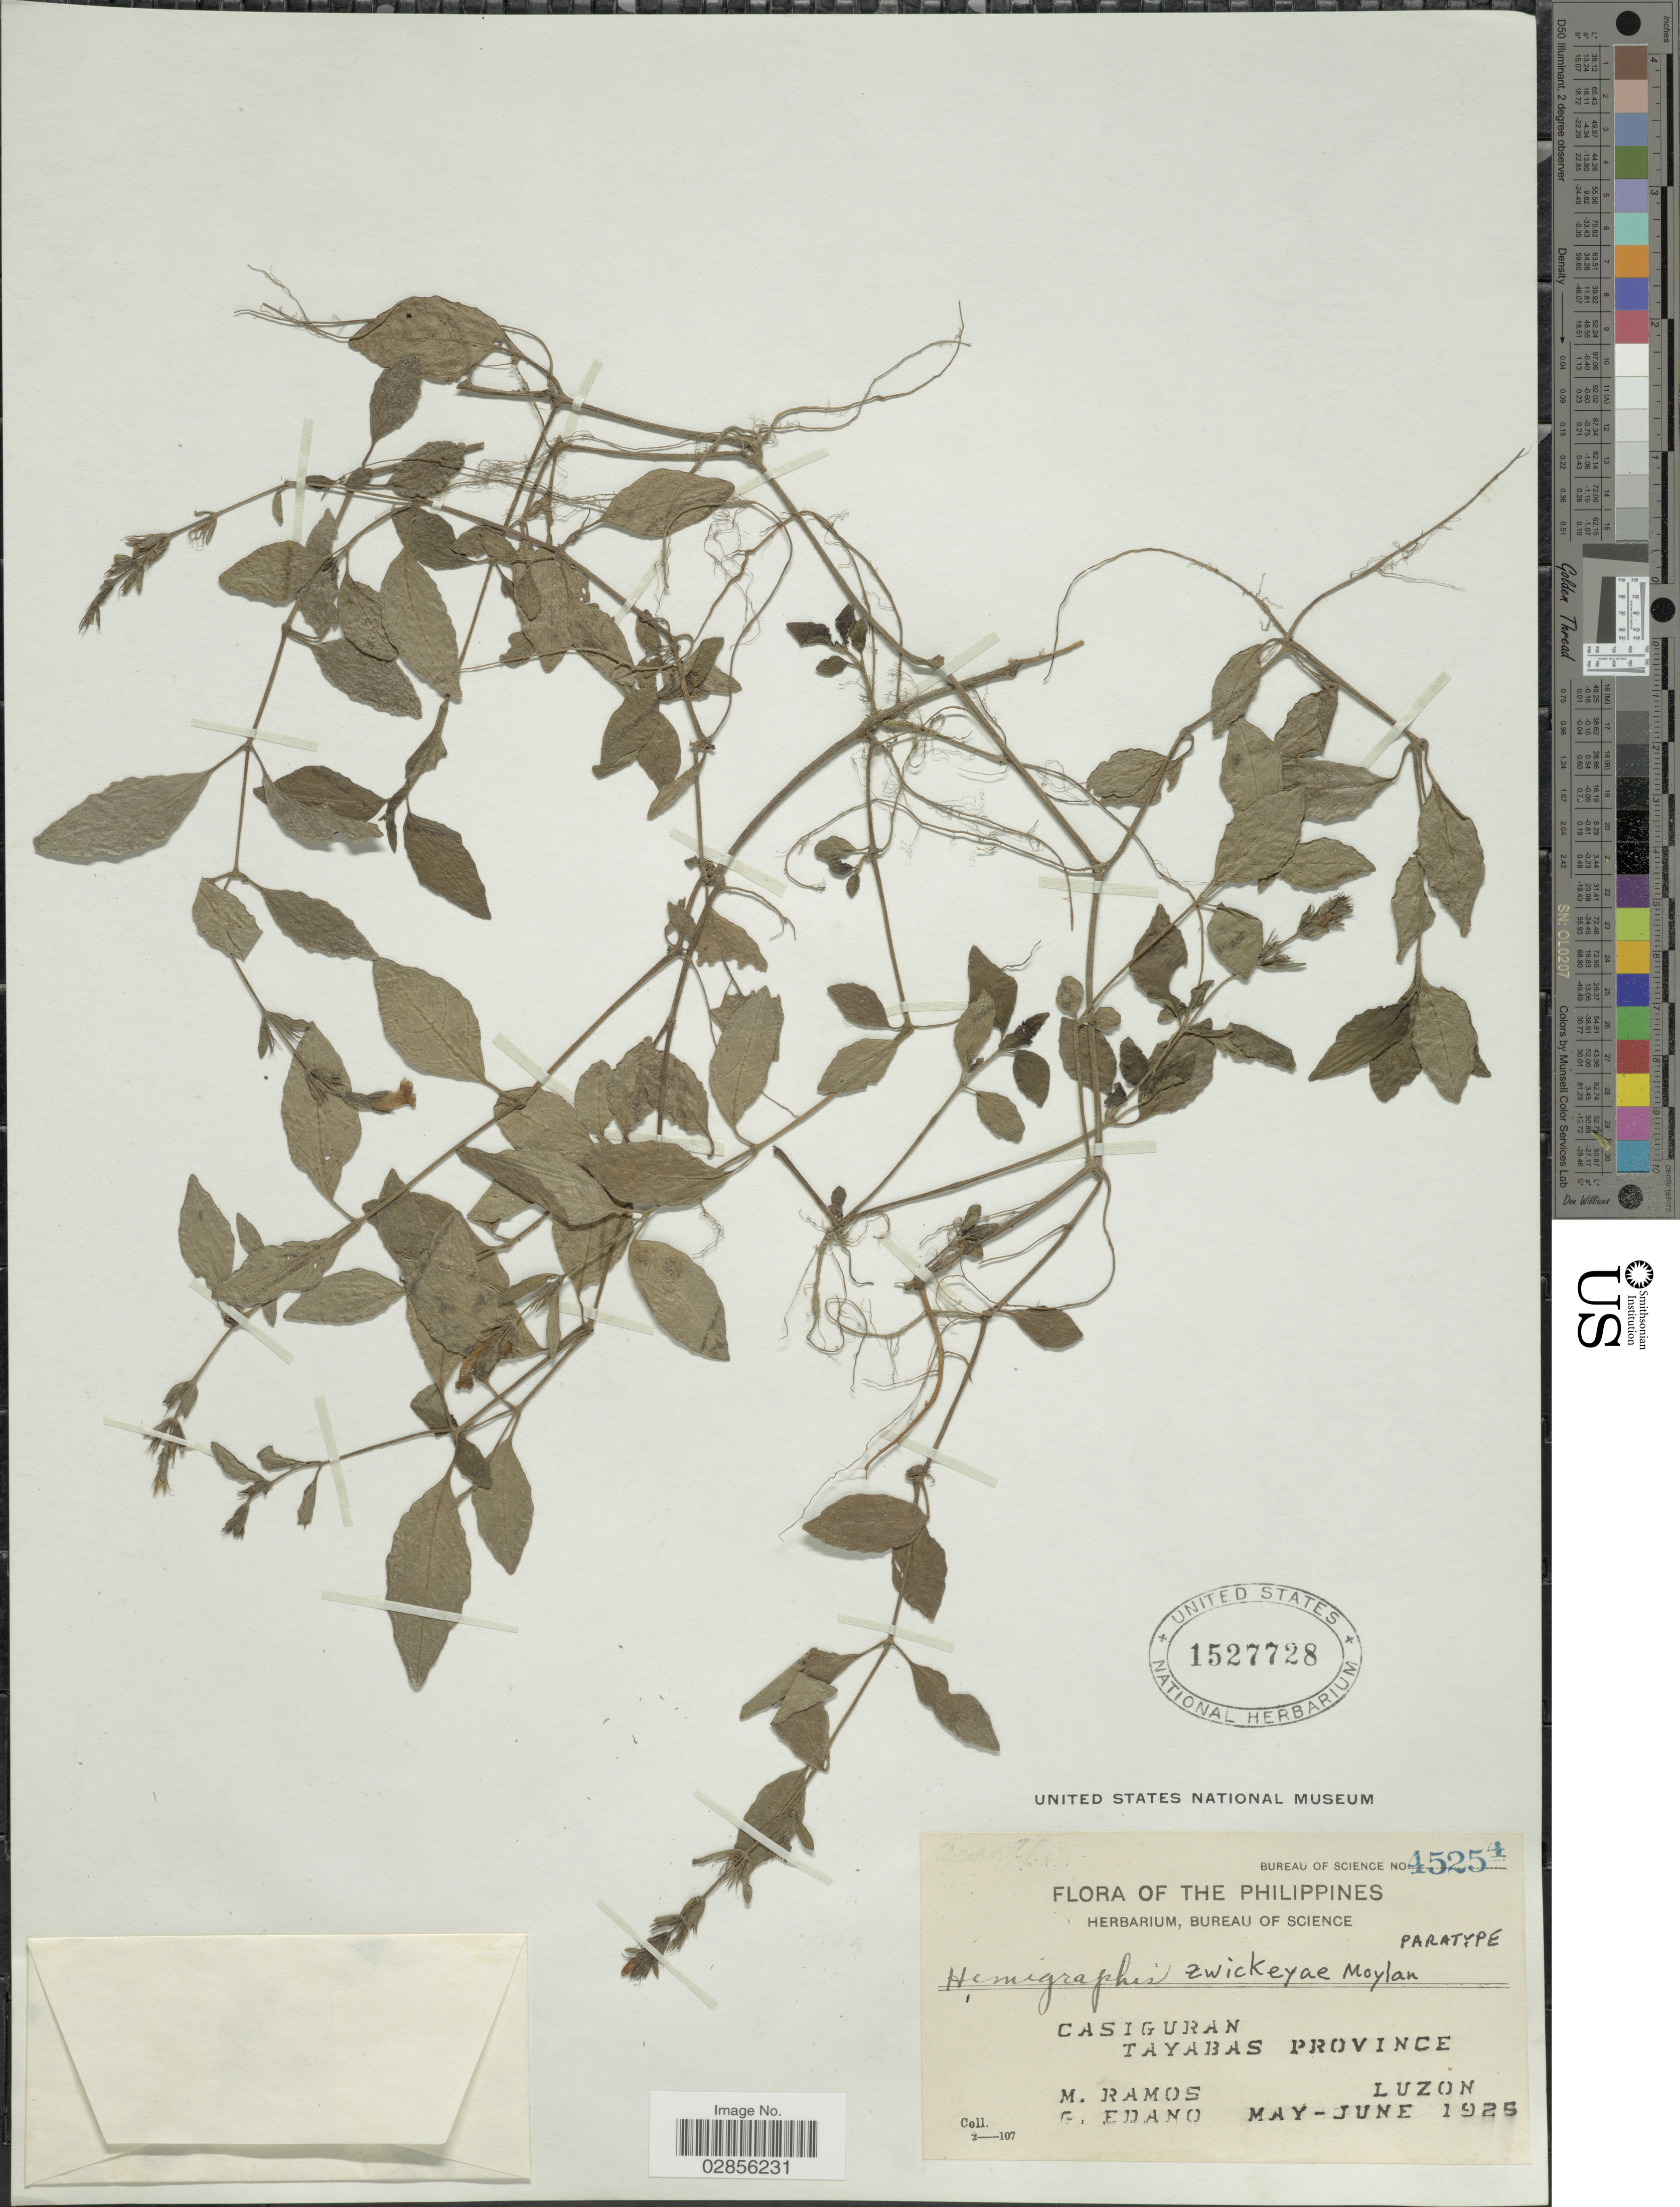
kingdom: Plantae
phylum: Tracheophyta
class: Magnoliopsida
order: Lamiales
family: Acanthaceae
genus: Hemigraphis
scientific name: Hemigraphis zwickeyae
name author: Moylan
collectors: M. Ramos & G. Edaño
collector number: Bureau of Science 45254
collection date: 1925-05/1925-06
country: Philippines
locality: Casiguran, Tayabas Province, Luzon.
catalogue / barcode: US 1527728